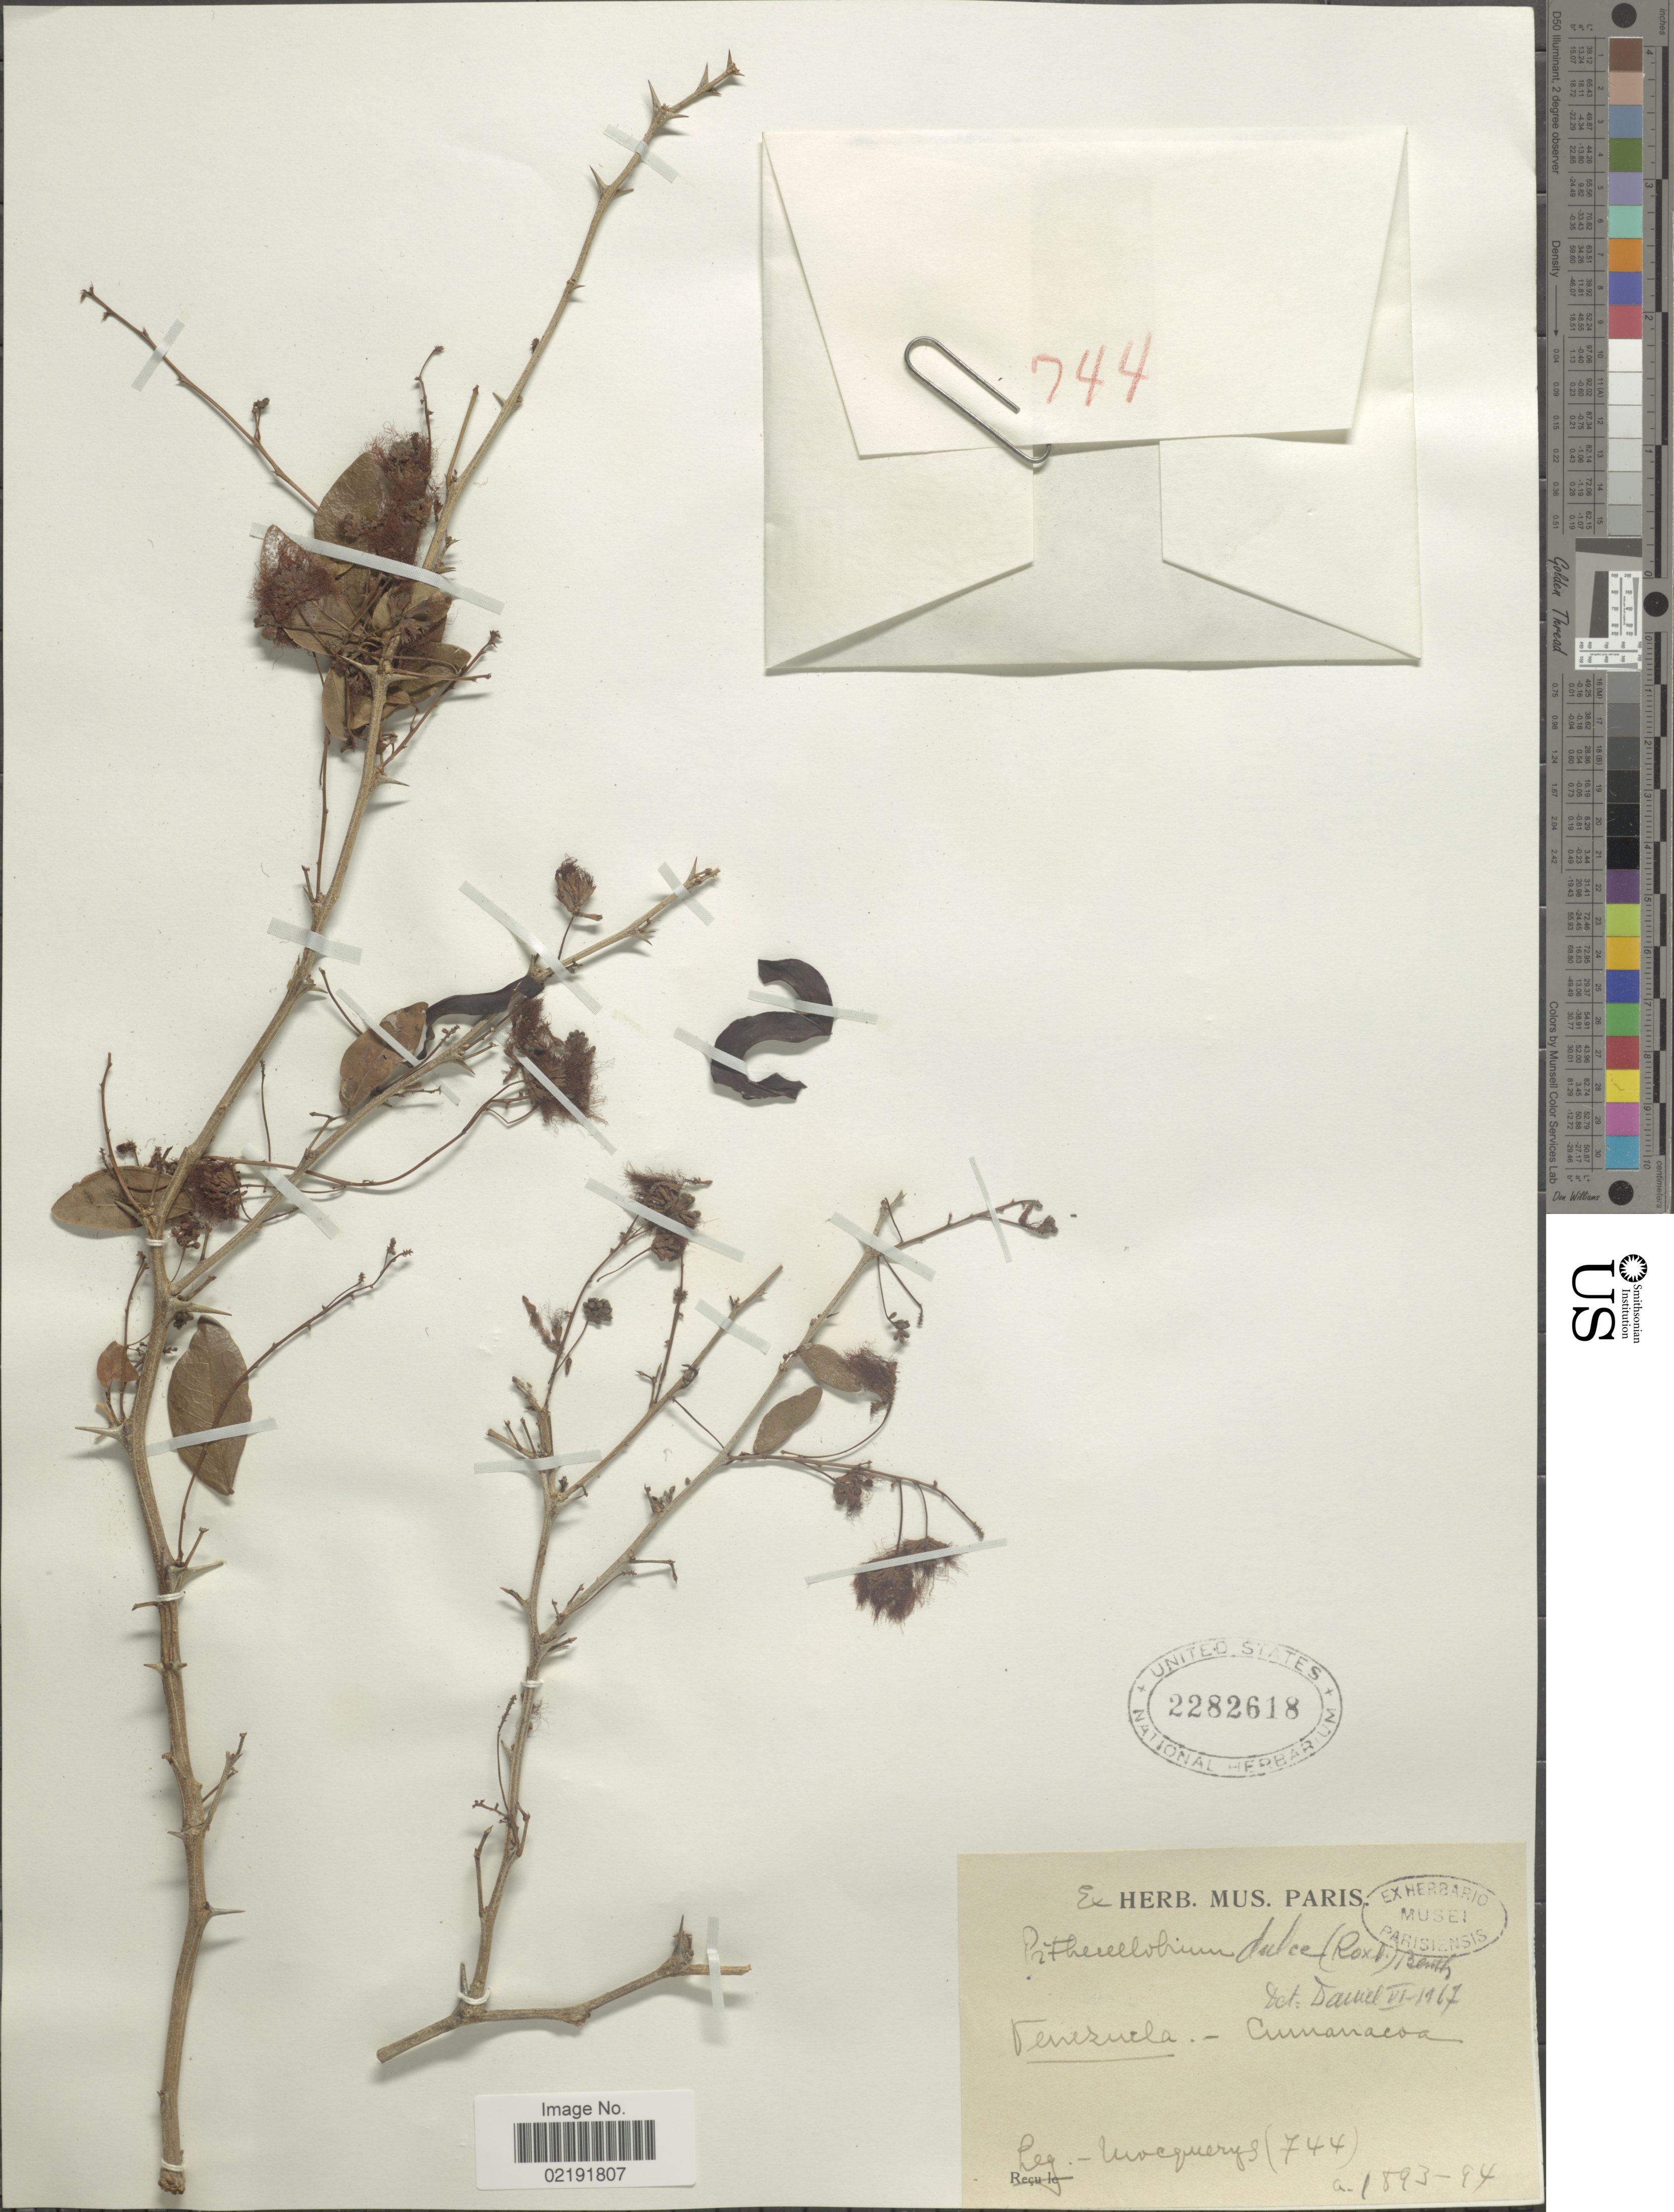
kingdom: Plantae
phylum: Tracheophyta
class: Magnoliopsida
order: Fabales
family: Fabaceae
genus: Pithecellobium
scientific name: Pithecellobium dulce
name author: (Roxb.) Benth.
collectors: A. Mocquerys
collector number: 744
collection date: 1893/1894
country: Venezuela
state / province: Sucre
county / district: Montes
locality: Cumanacoa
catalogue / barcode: US 2282618